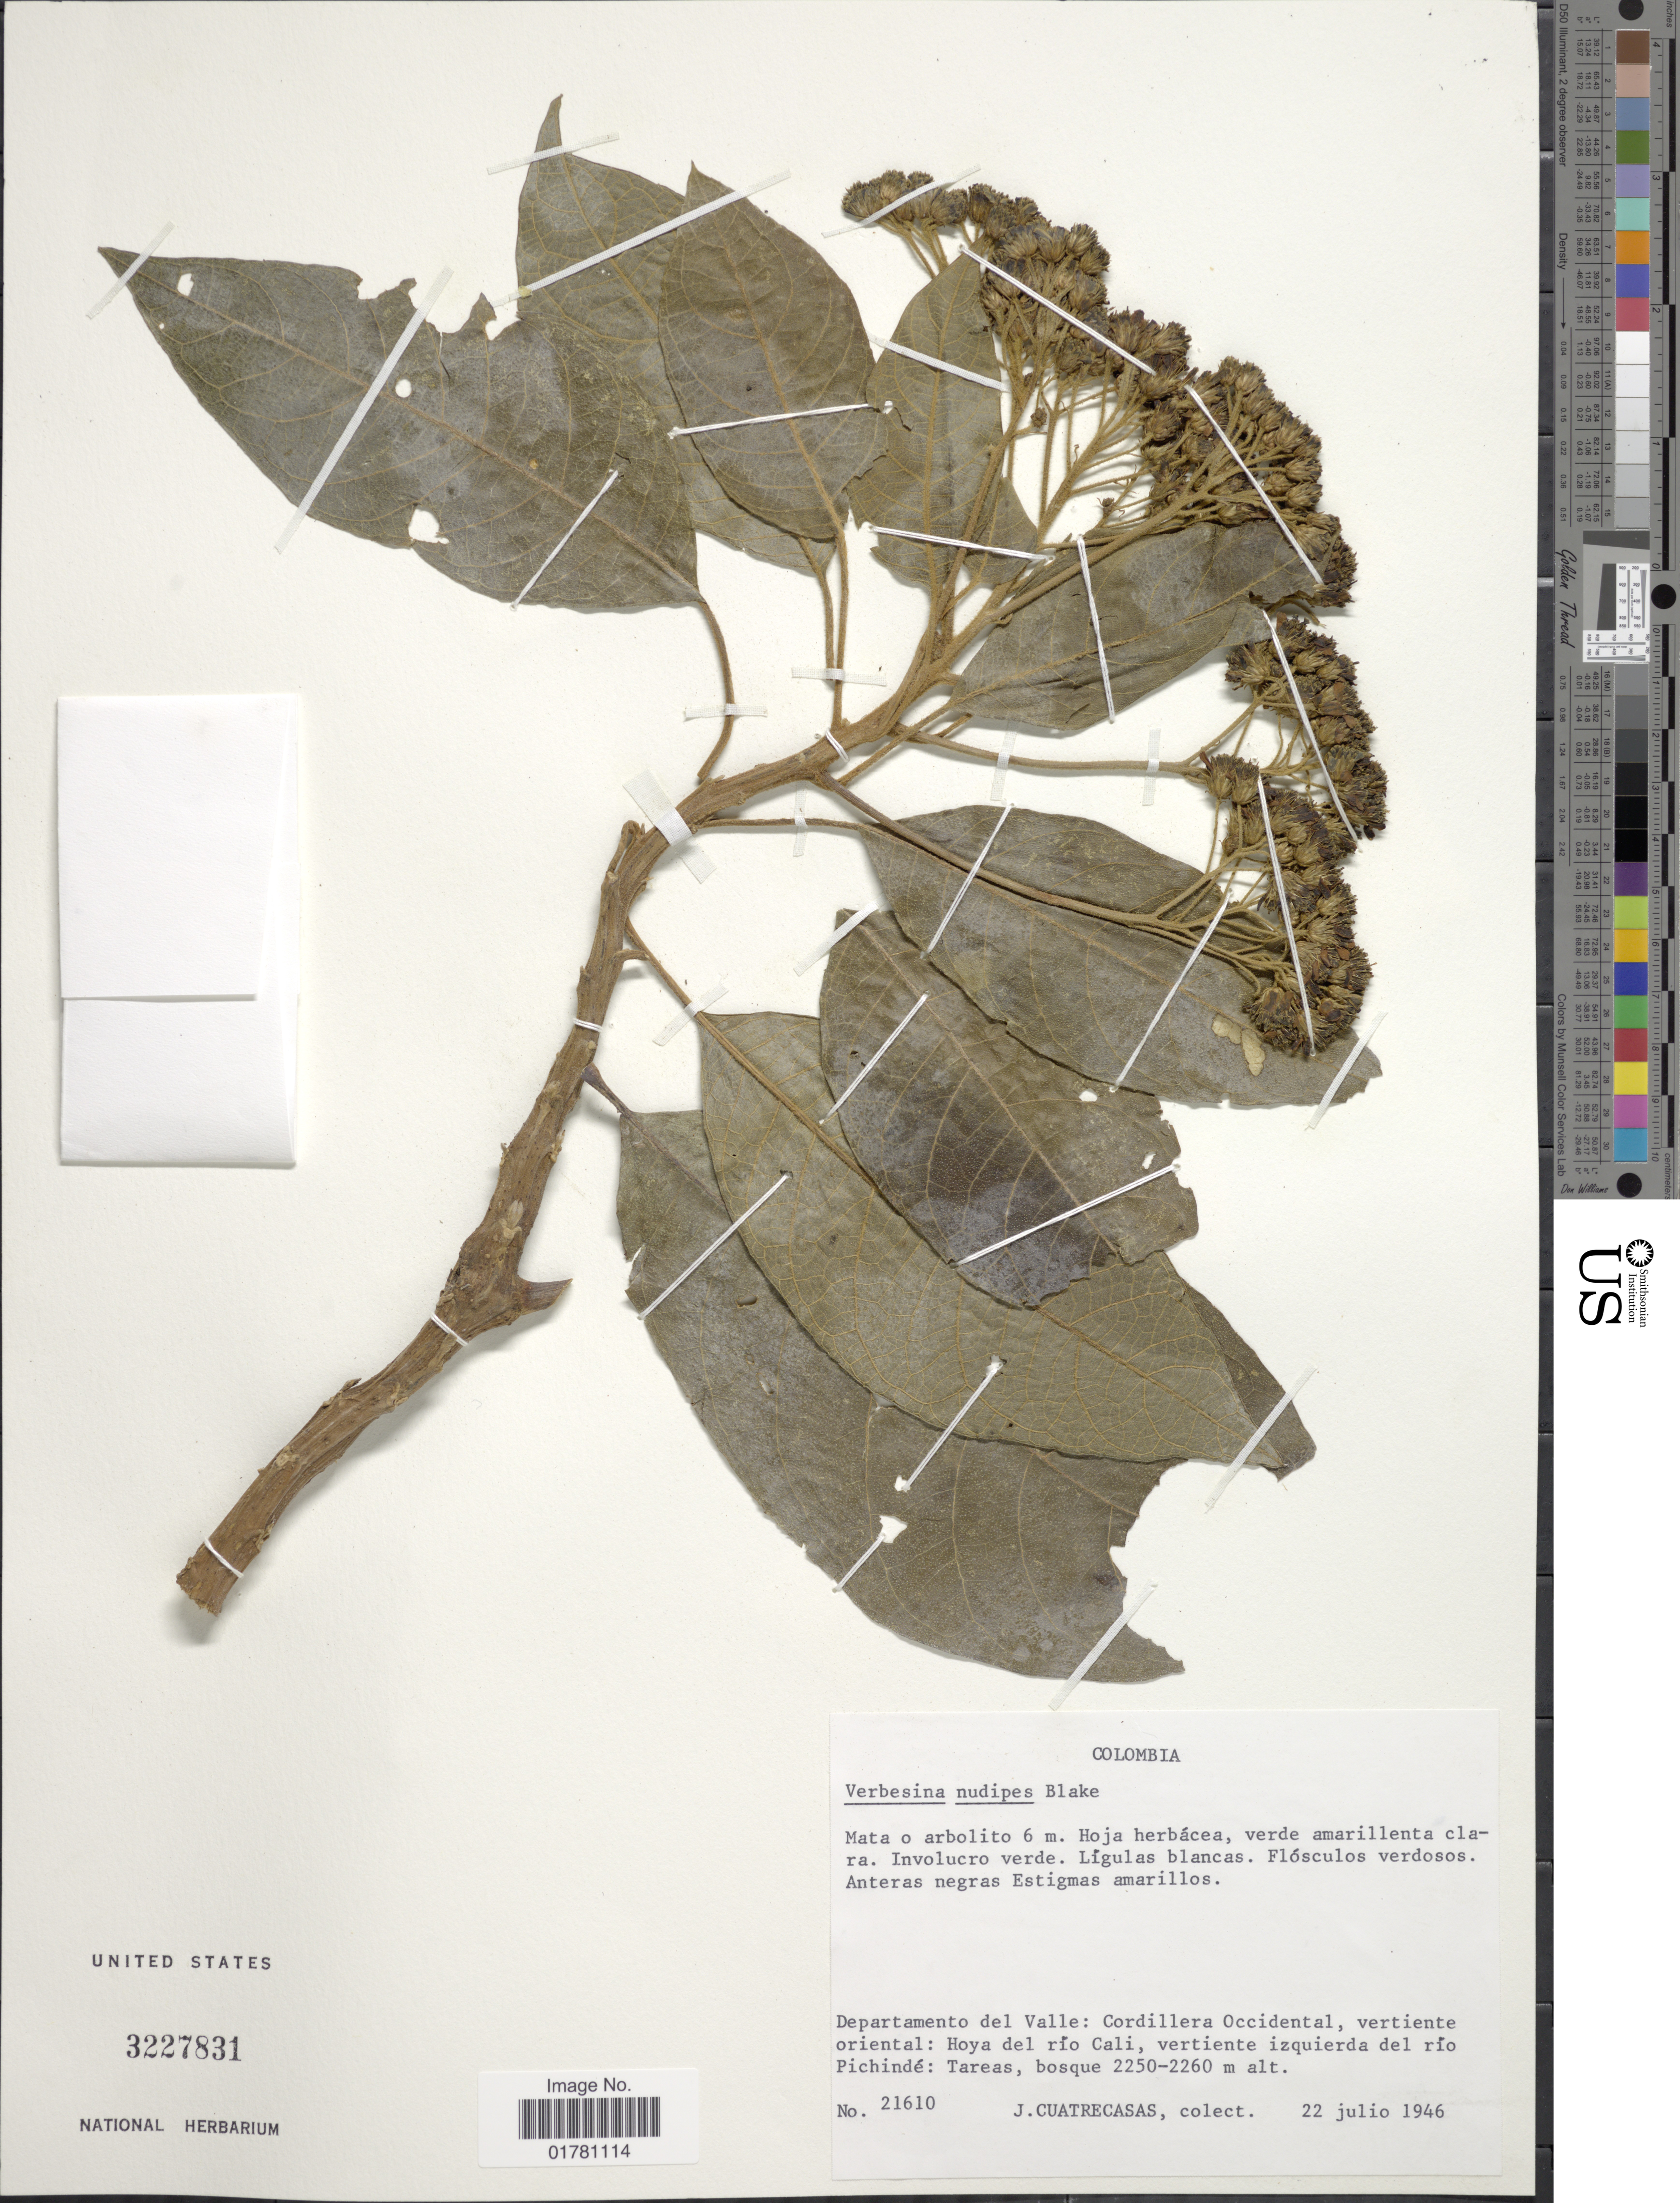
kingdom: Plantae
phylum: Tracheophyta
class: Magnoliopsida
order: Asterales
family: Asteraceae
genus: Verbesina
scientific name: Verbesina nudipes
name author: S.F. Blake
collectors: J. Cuatrecasas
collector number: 21610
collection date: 1946-07-22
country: Colombia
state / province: Valle del Cauca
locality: Departamento del Valle: Cordillera Occidental, vertiente occidental: Hoya del río Digua, vertiente izquierda del río Pichindé: Tareas, bosque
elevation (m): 2250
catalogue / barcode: US 3227831